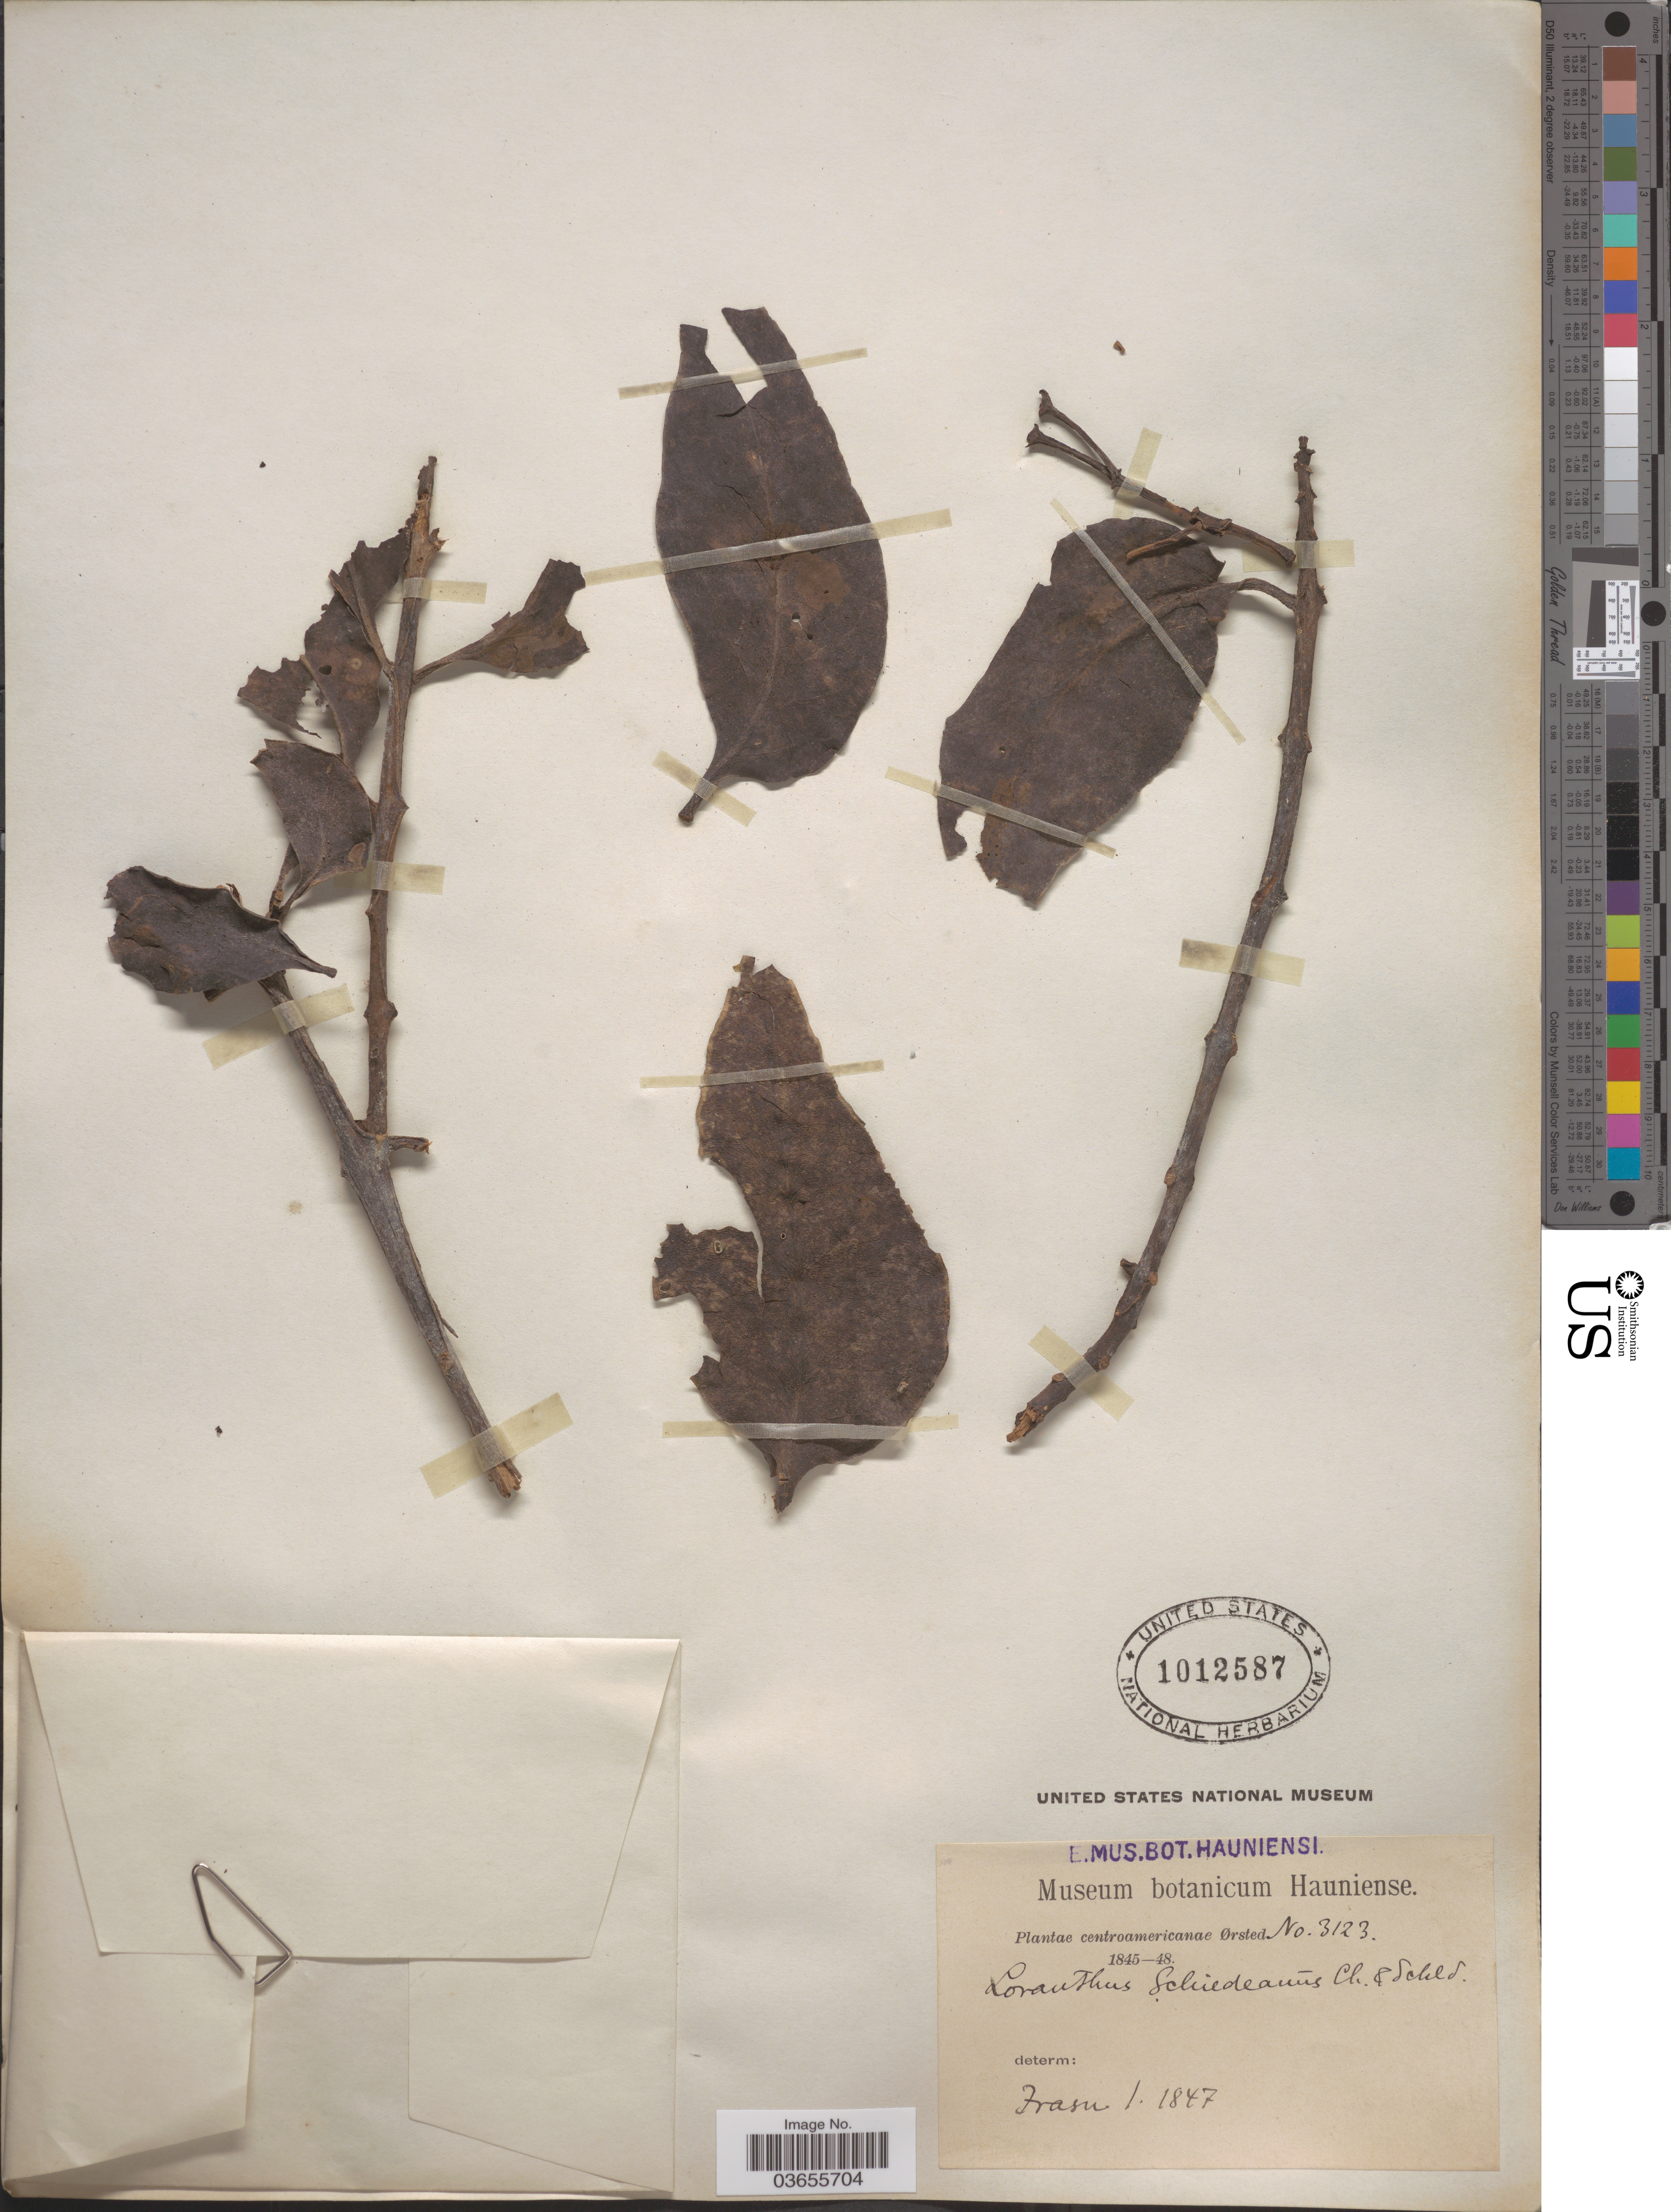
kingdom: Plantae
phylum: Tracheophyta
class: Magnoliopsida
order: Santalales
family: Loranthaceae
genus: Psittacanthus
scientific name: Psittacanthus schiedeanus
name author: (Schltdl. & Cham.) Blume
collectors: Ørsted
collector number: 3123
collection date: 1847-01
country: Costa Rica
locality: Irasu.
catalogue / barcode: US 1012587